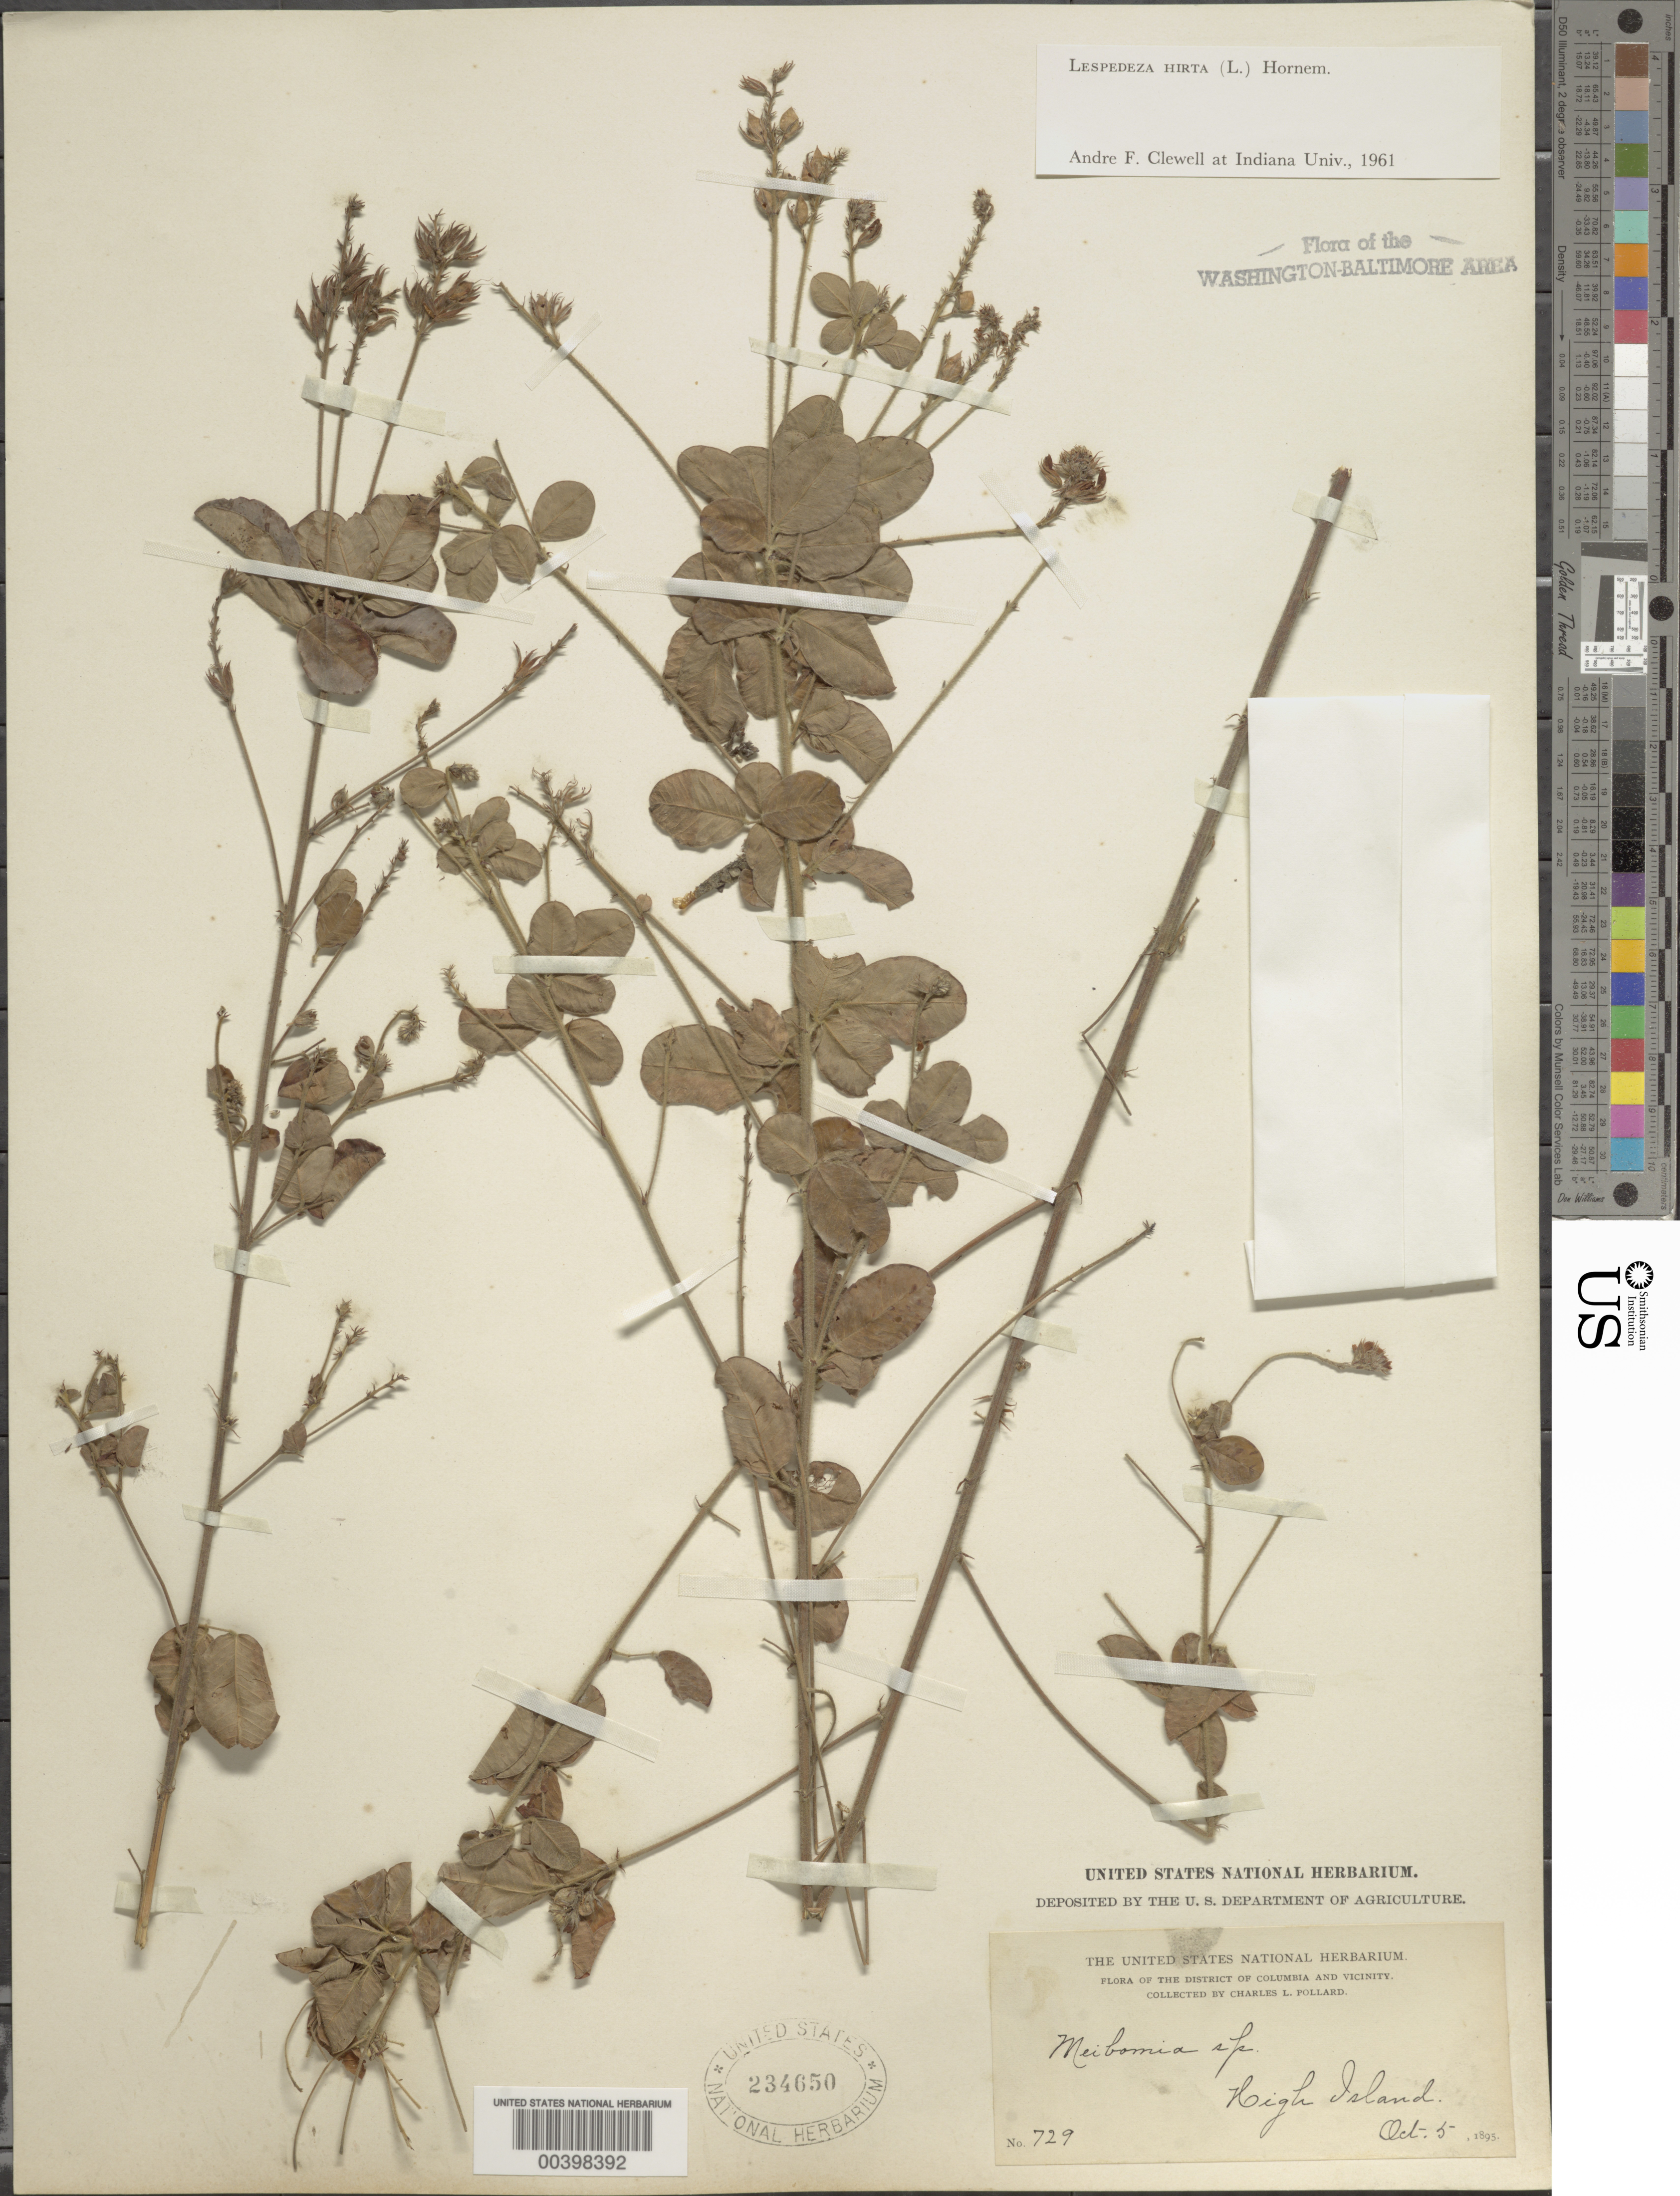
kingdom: Plantae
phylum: Tracheophyta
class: Magnoliopsida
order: Fabales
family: Fabaceae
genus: Lespedeza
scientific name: Lespedeza hirta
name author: (L.) Hornem.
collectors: C. L. Pollard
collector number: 729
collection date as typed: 05 Oct 1895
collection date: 1895-10-05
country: United States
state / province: Maryland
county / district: Montgomery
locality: High Island C. & O. Canal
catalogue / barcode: US 234650